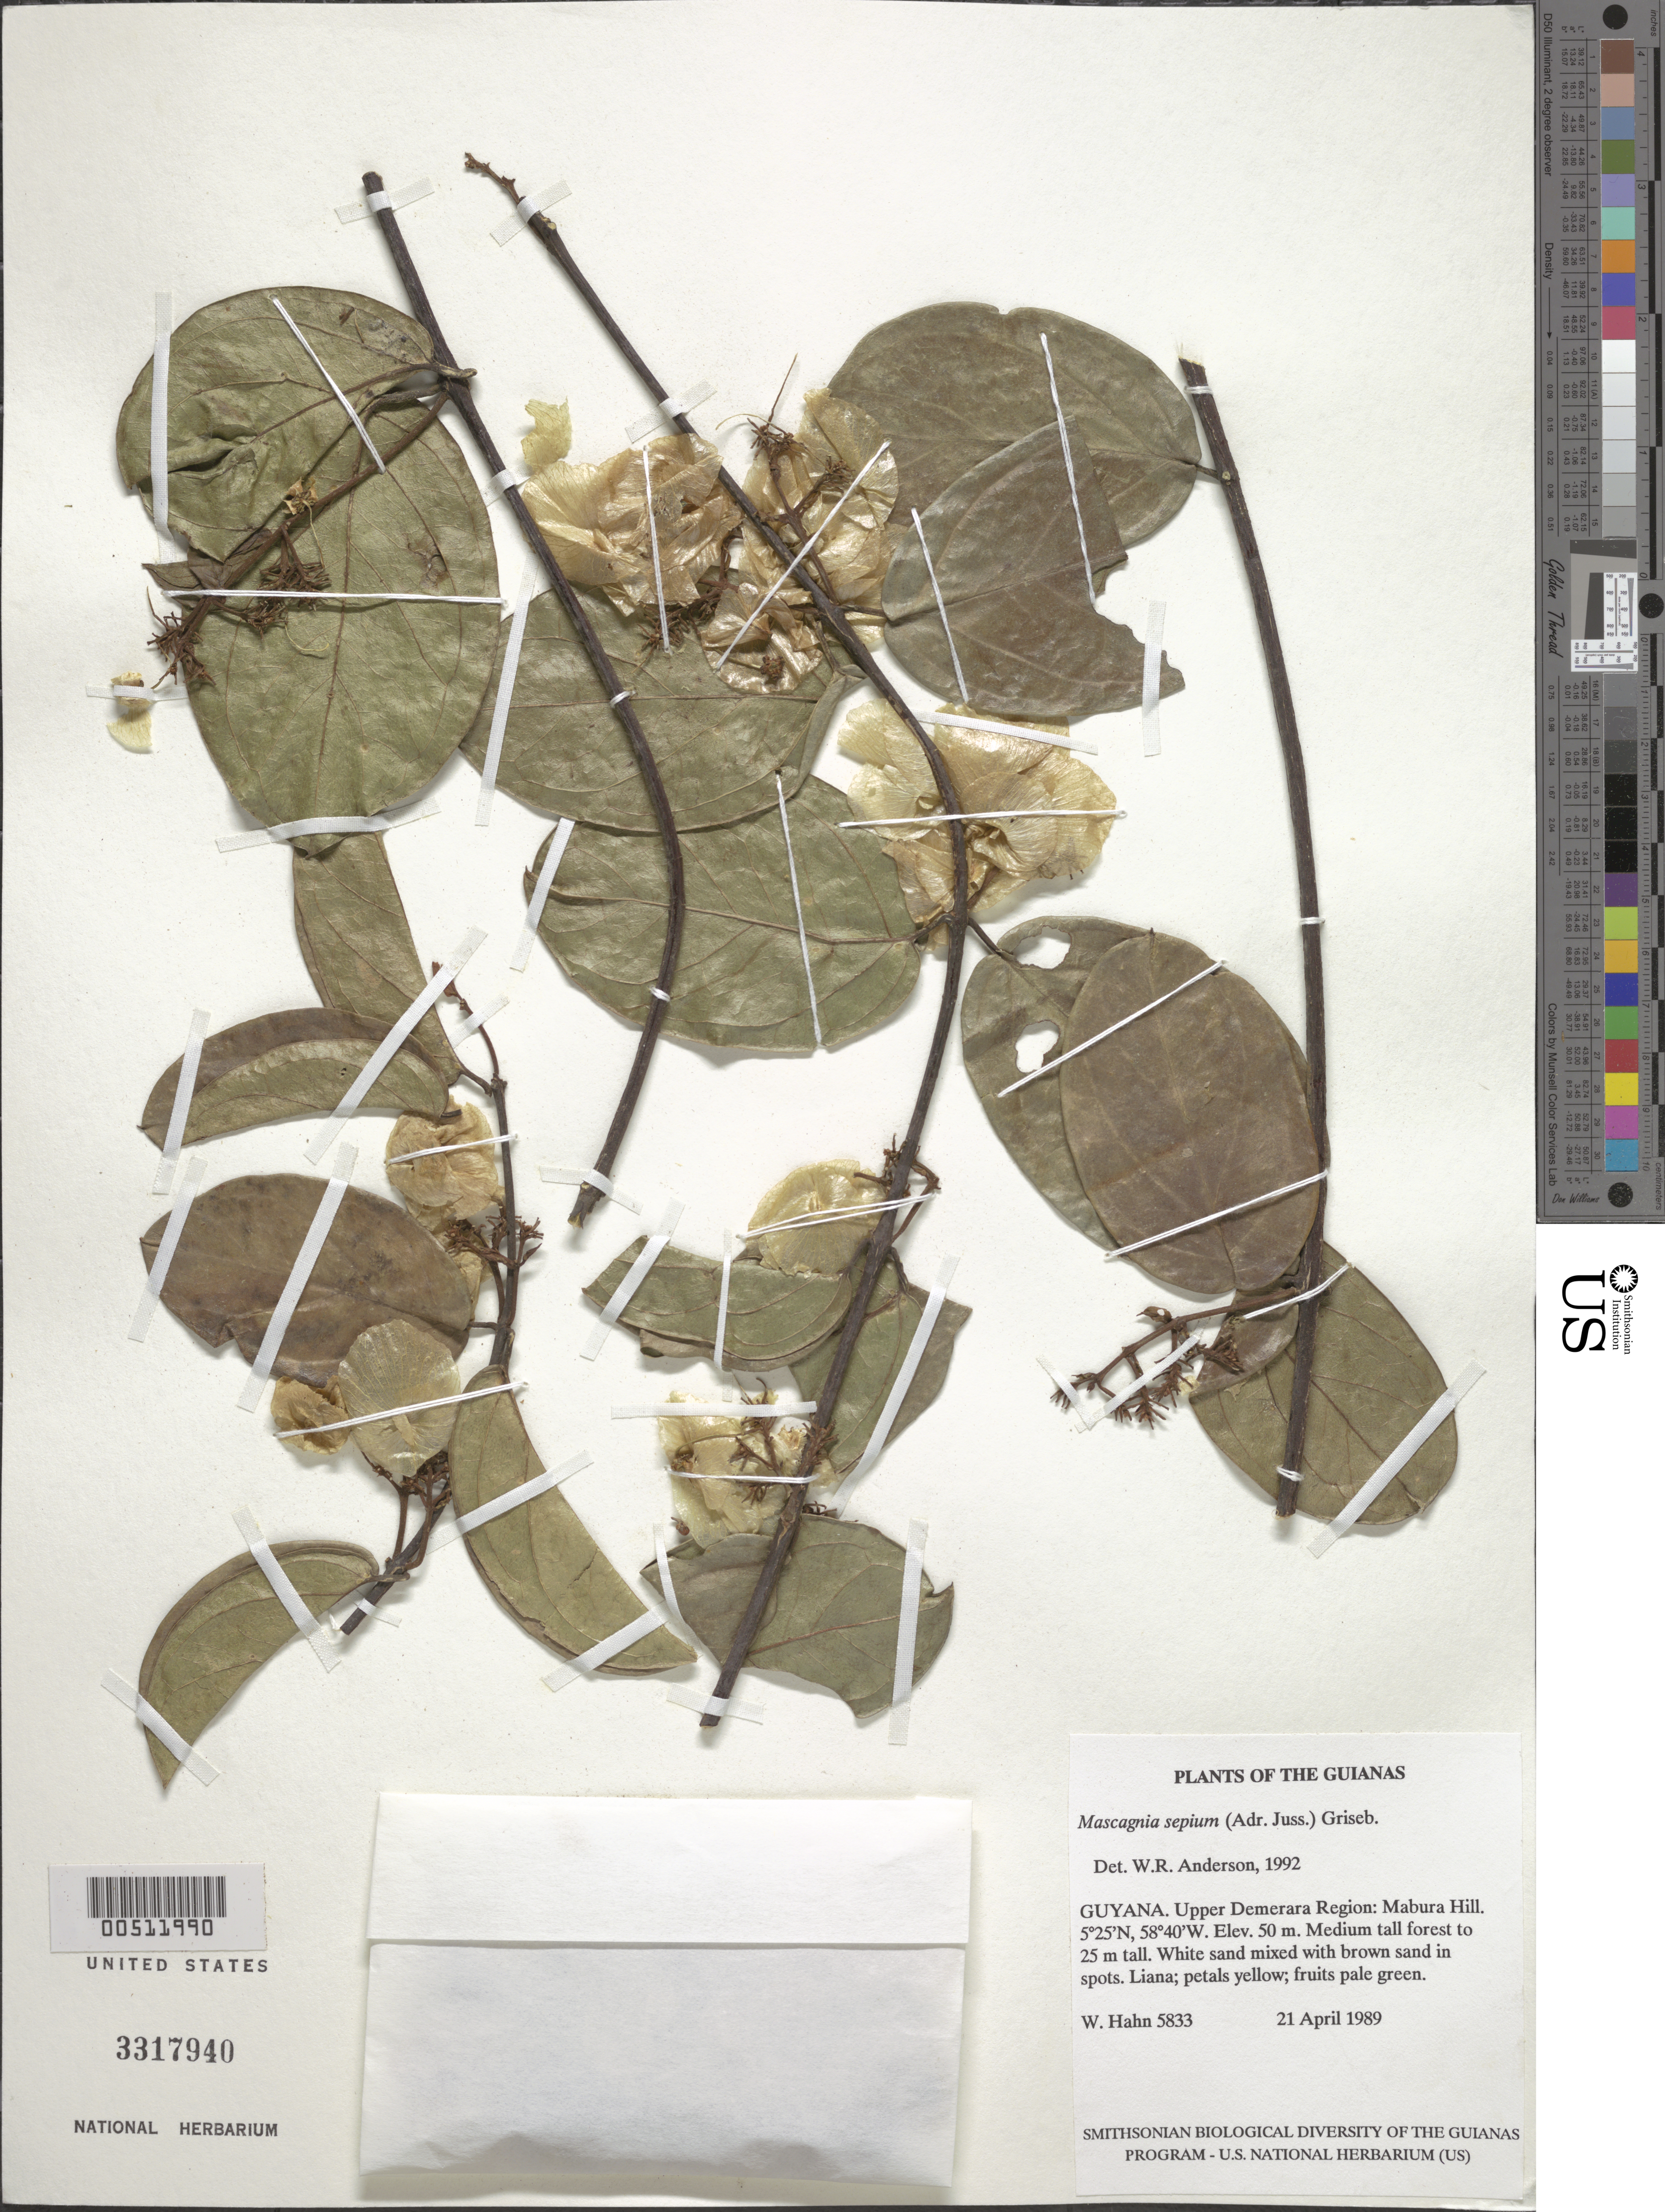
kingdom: Plantae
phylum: Tracheophyta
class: Magnoliopsida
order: Malpighiales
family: Malpighiaceae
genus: Mascagnia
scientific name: Mascagnia arenicola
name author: C.E. Anderson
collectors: W. Hahn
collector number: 5833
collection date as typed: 21 April 1989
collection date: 1989-04-21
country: Guyana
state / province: U. Demerara-Berbice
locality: Mabura Hill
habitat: Medium tall forest to 25 m tall. White sand mixed with brown sand in spots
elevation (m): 50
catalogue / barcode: US 3317940